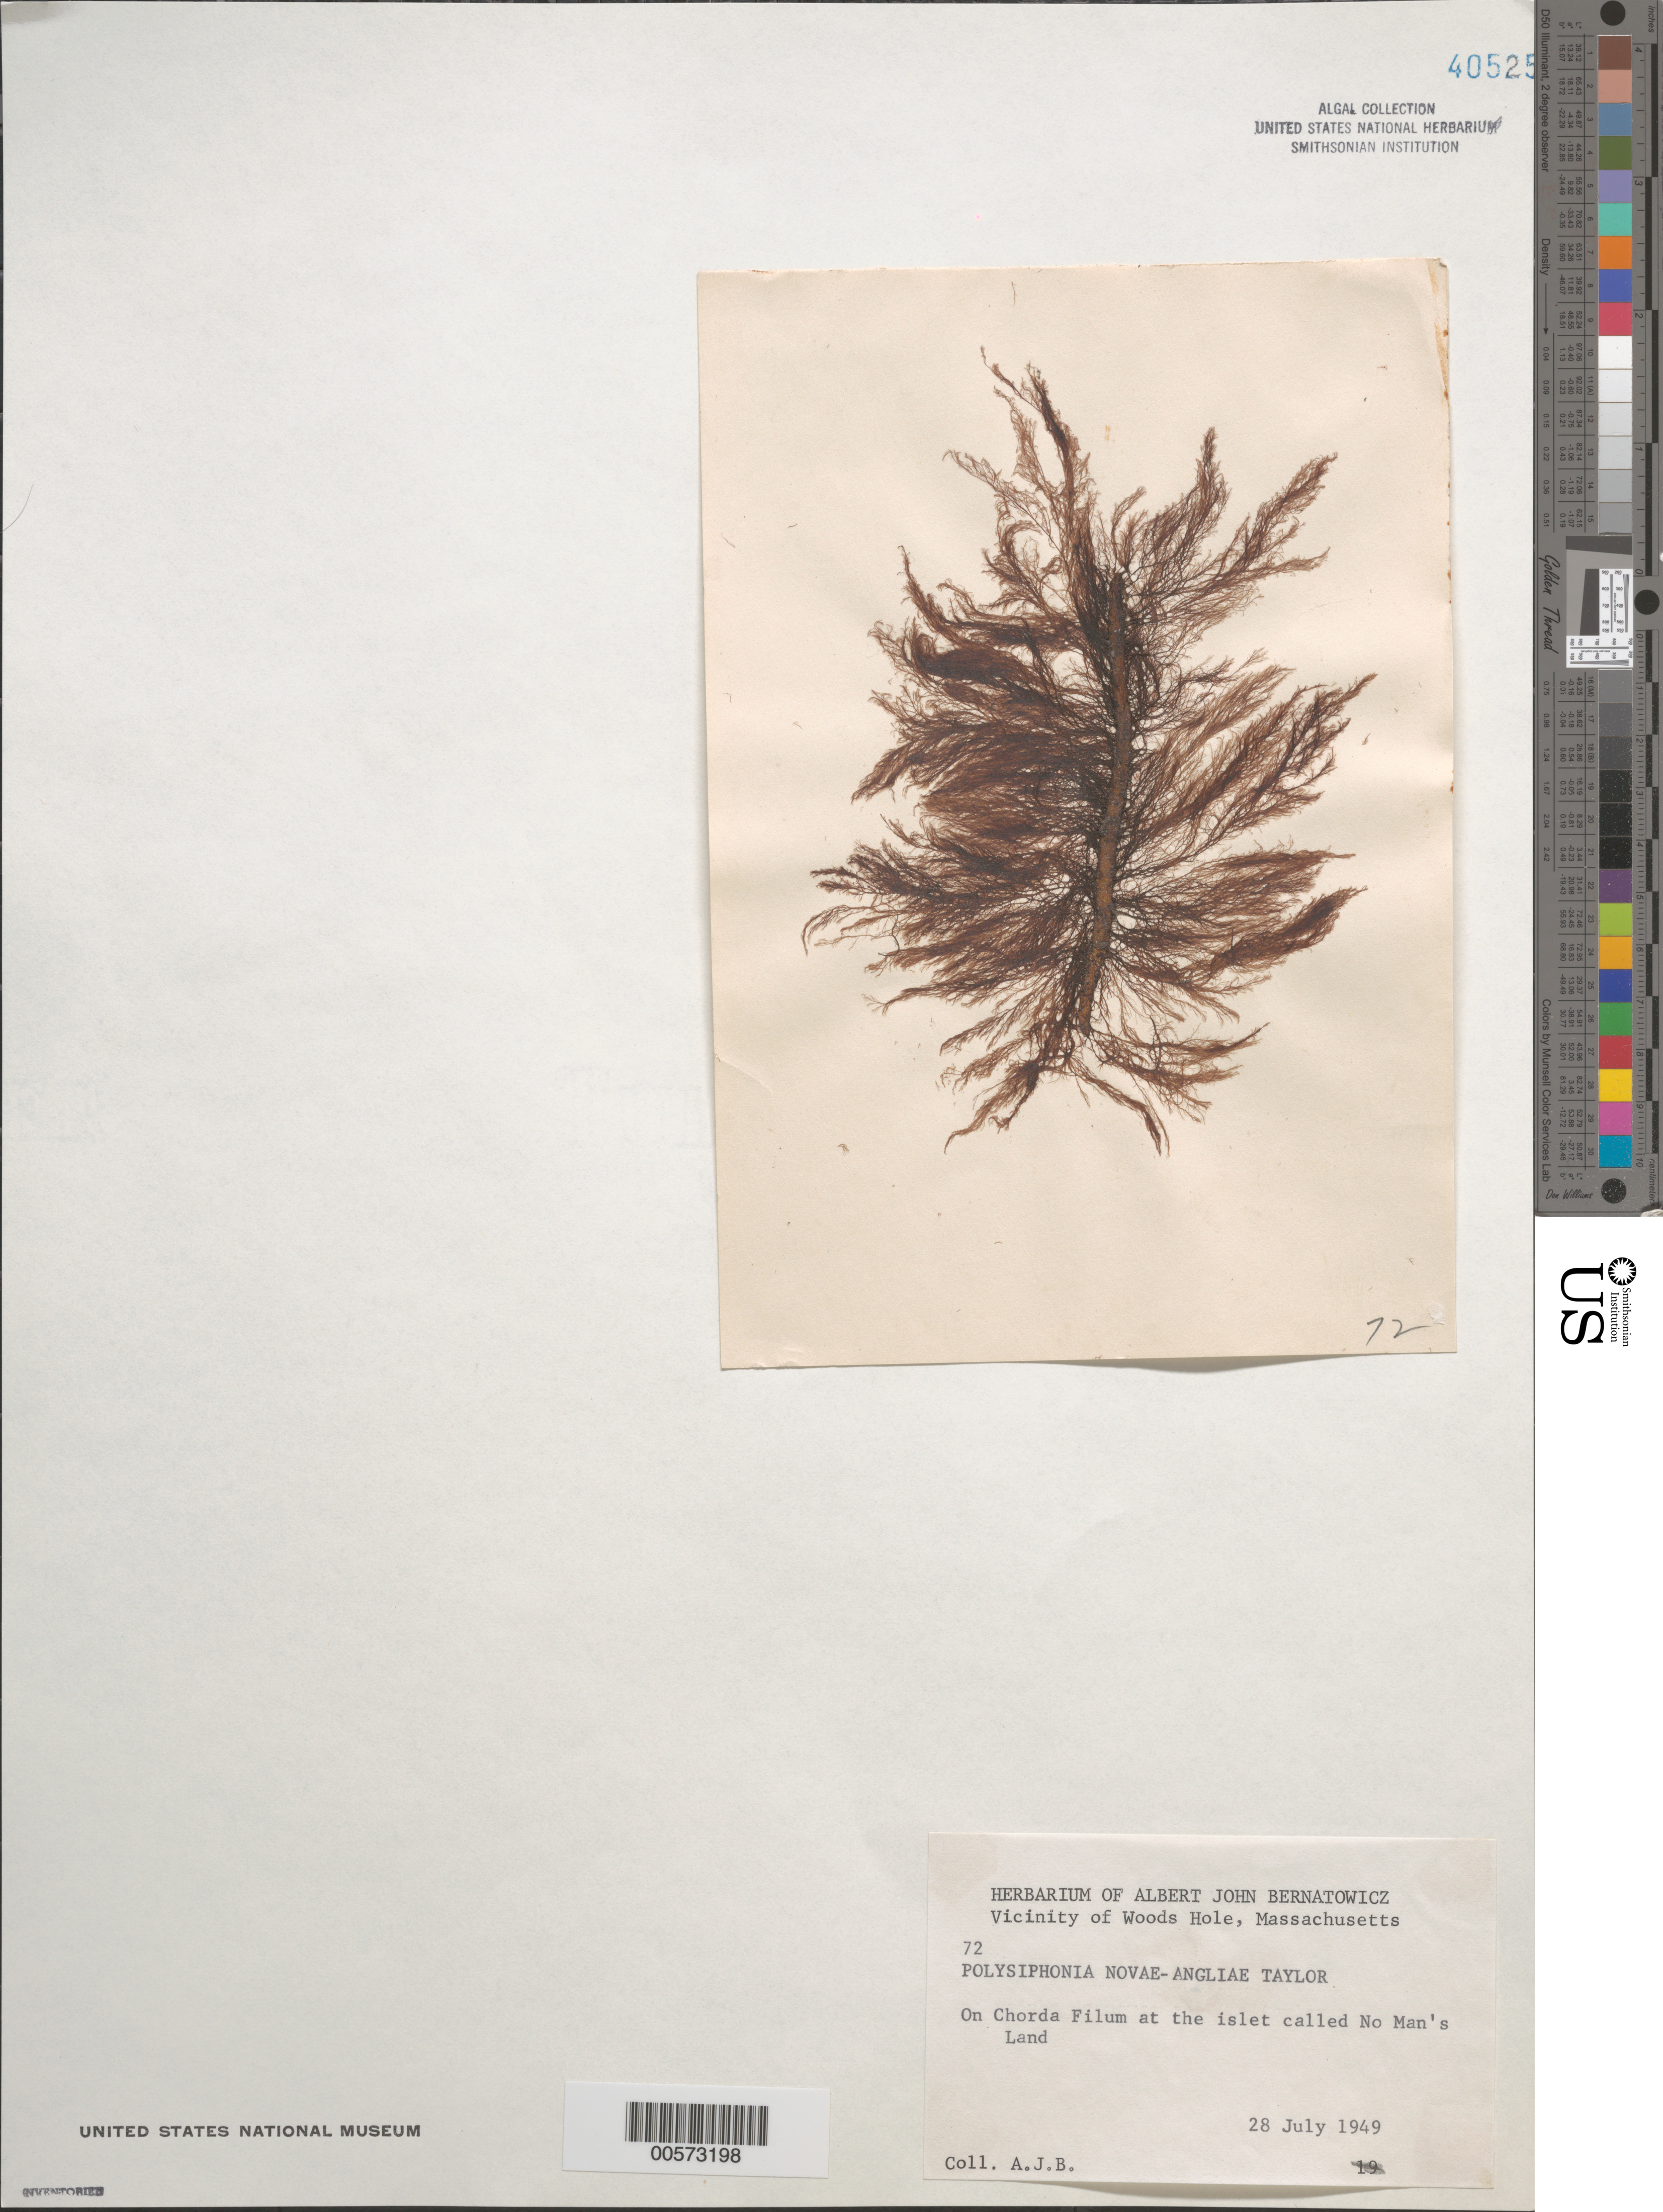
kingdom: Plantae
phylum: Rhodophyta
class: Florideophyceae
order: Ceramiales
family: Rhodomelaceae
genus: Melanothamnus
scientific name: Melanothamnus harveyi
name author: (Bailey) Diaz-Tapia & C.A. Maggs in Diaz-Tapia et al.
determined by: Algae name updating Project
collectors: A. Bernatowicz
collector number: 72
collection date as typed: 28 Jul 1949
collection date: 1949-07-28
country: United States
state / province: Massachusetts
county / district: Dukes County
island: No Mans Land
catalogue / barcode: US 40525